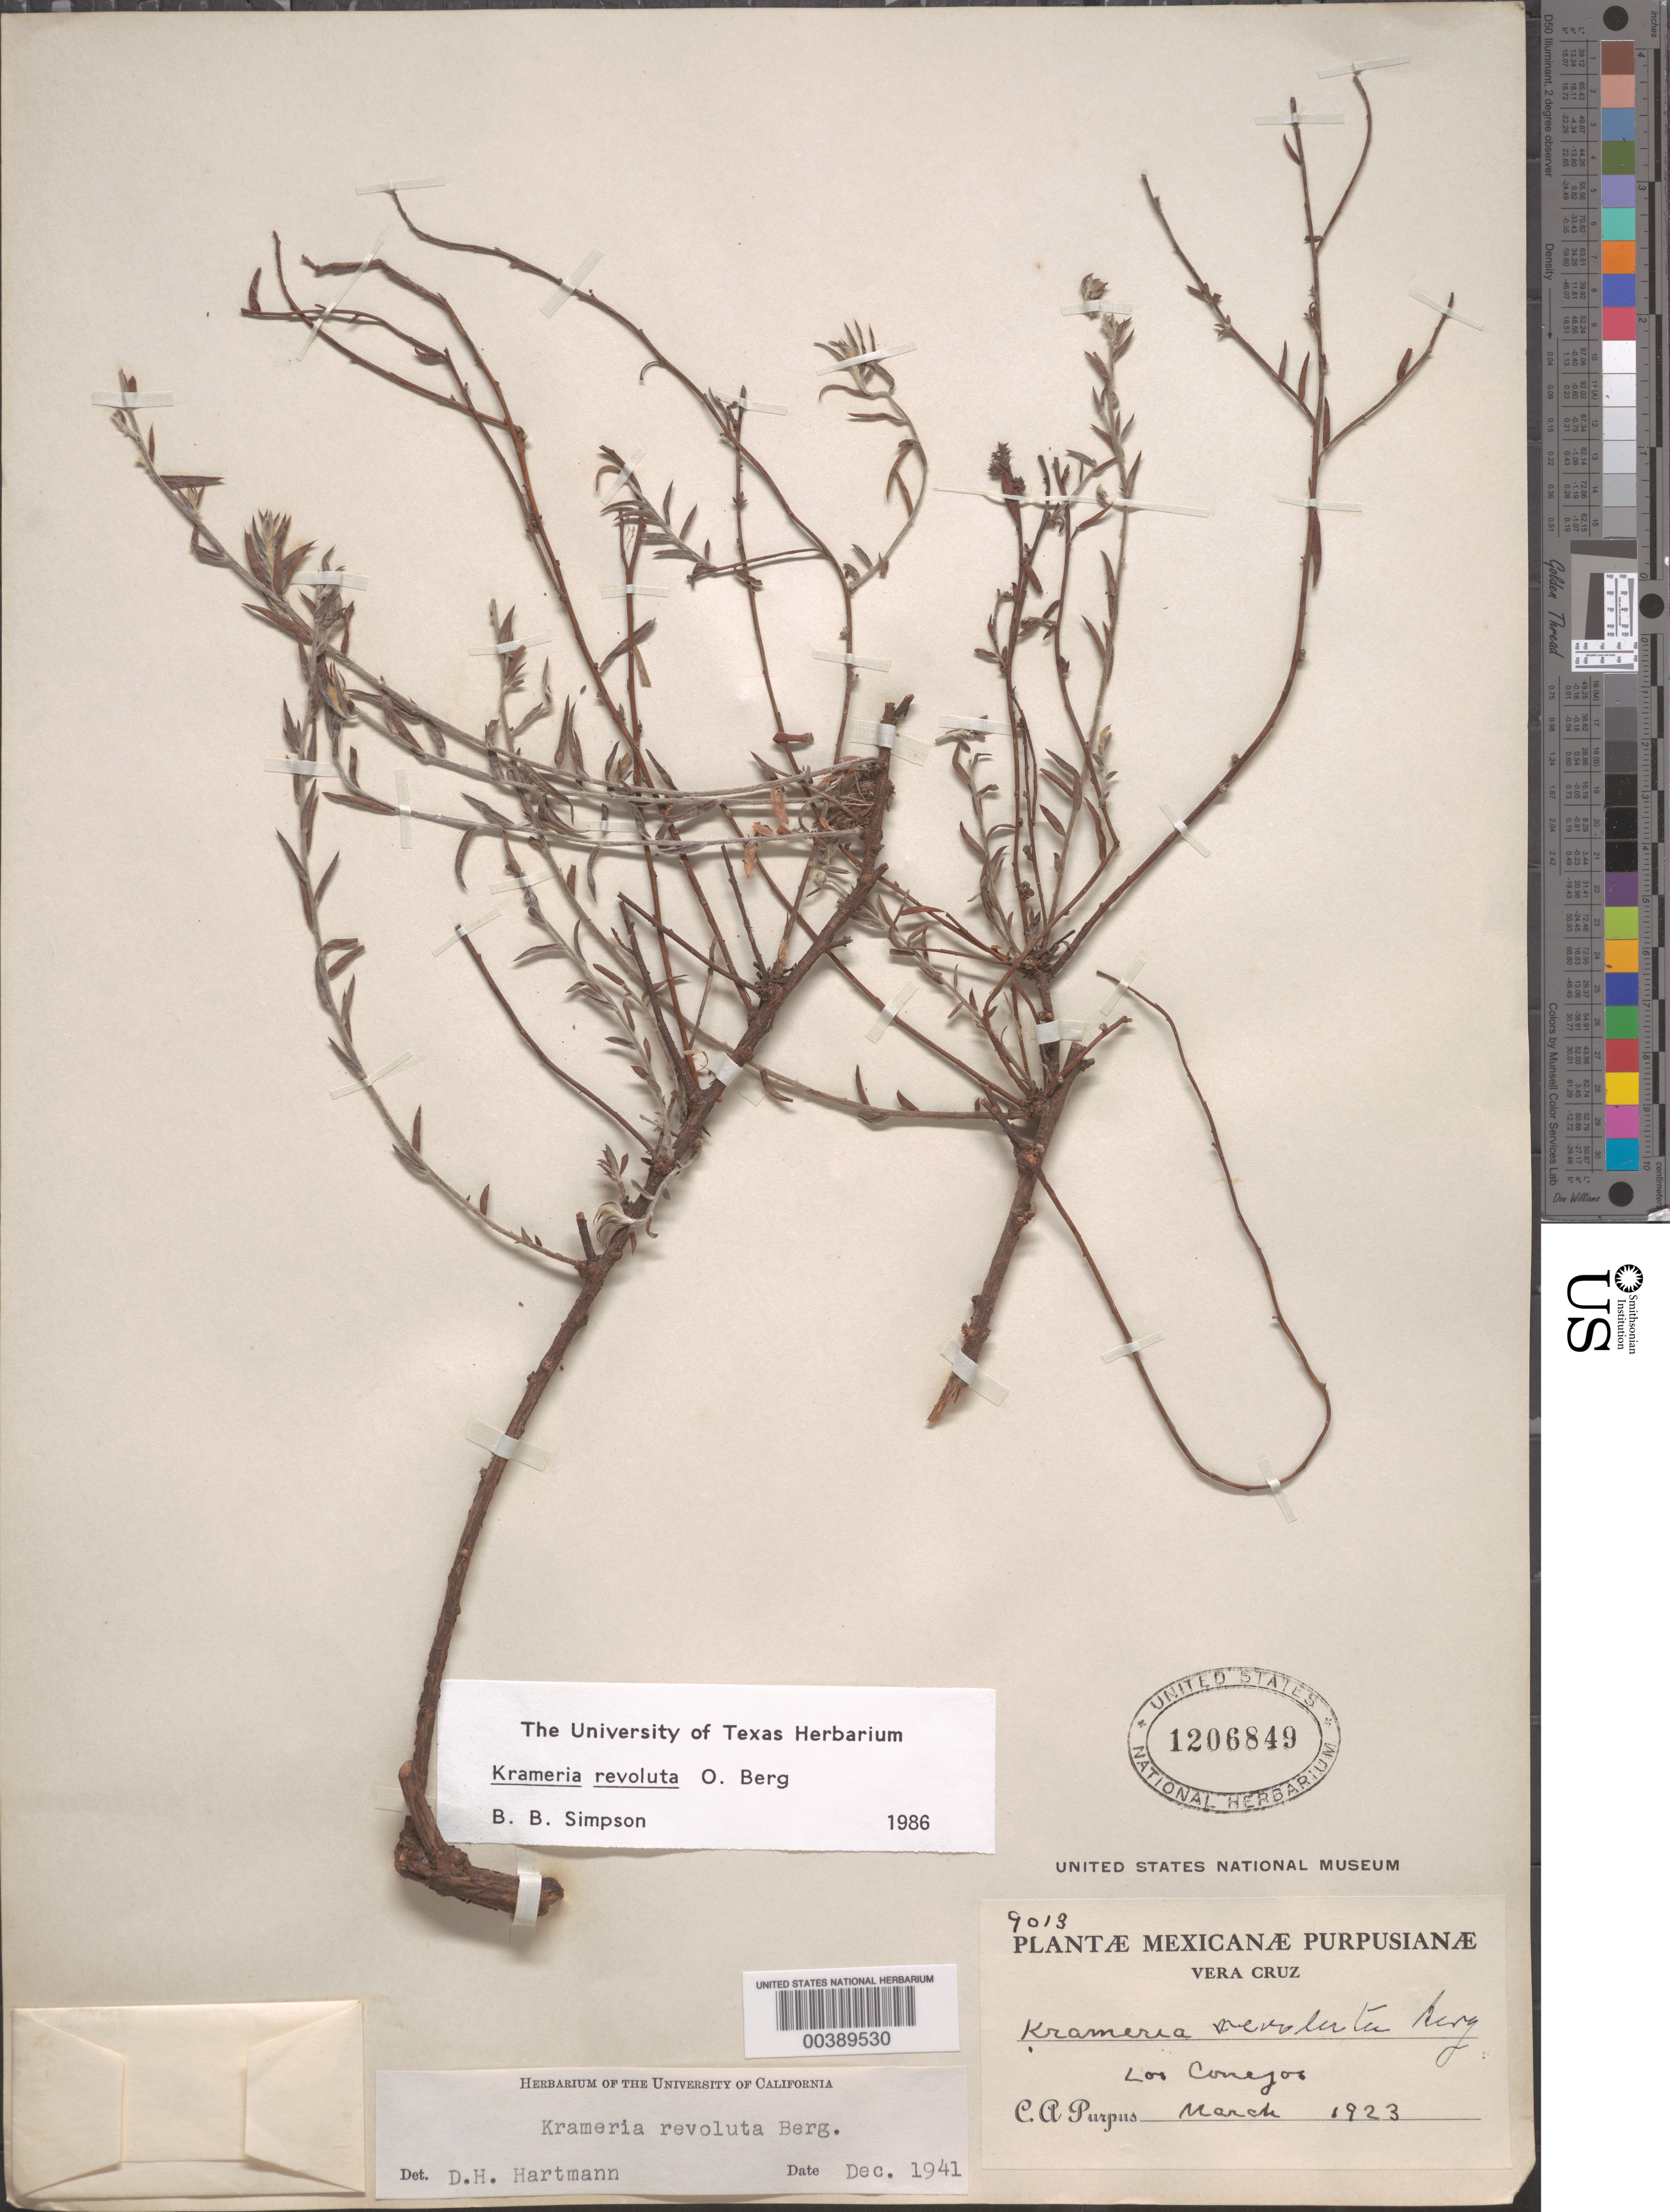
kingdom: Plantae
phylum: Tracheophyta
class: Magnoliopsida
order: Zygophyllales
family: Krameriaceae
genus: Krameria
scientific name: Krameria revoluta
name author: O. Berg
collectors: C. A. Purpus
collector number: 9013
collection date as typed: Mar 1923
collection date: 1923-03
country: Mexico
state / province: Veracruz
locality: Los correjos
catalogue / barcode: US 1206849